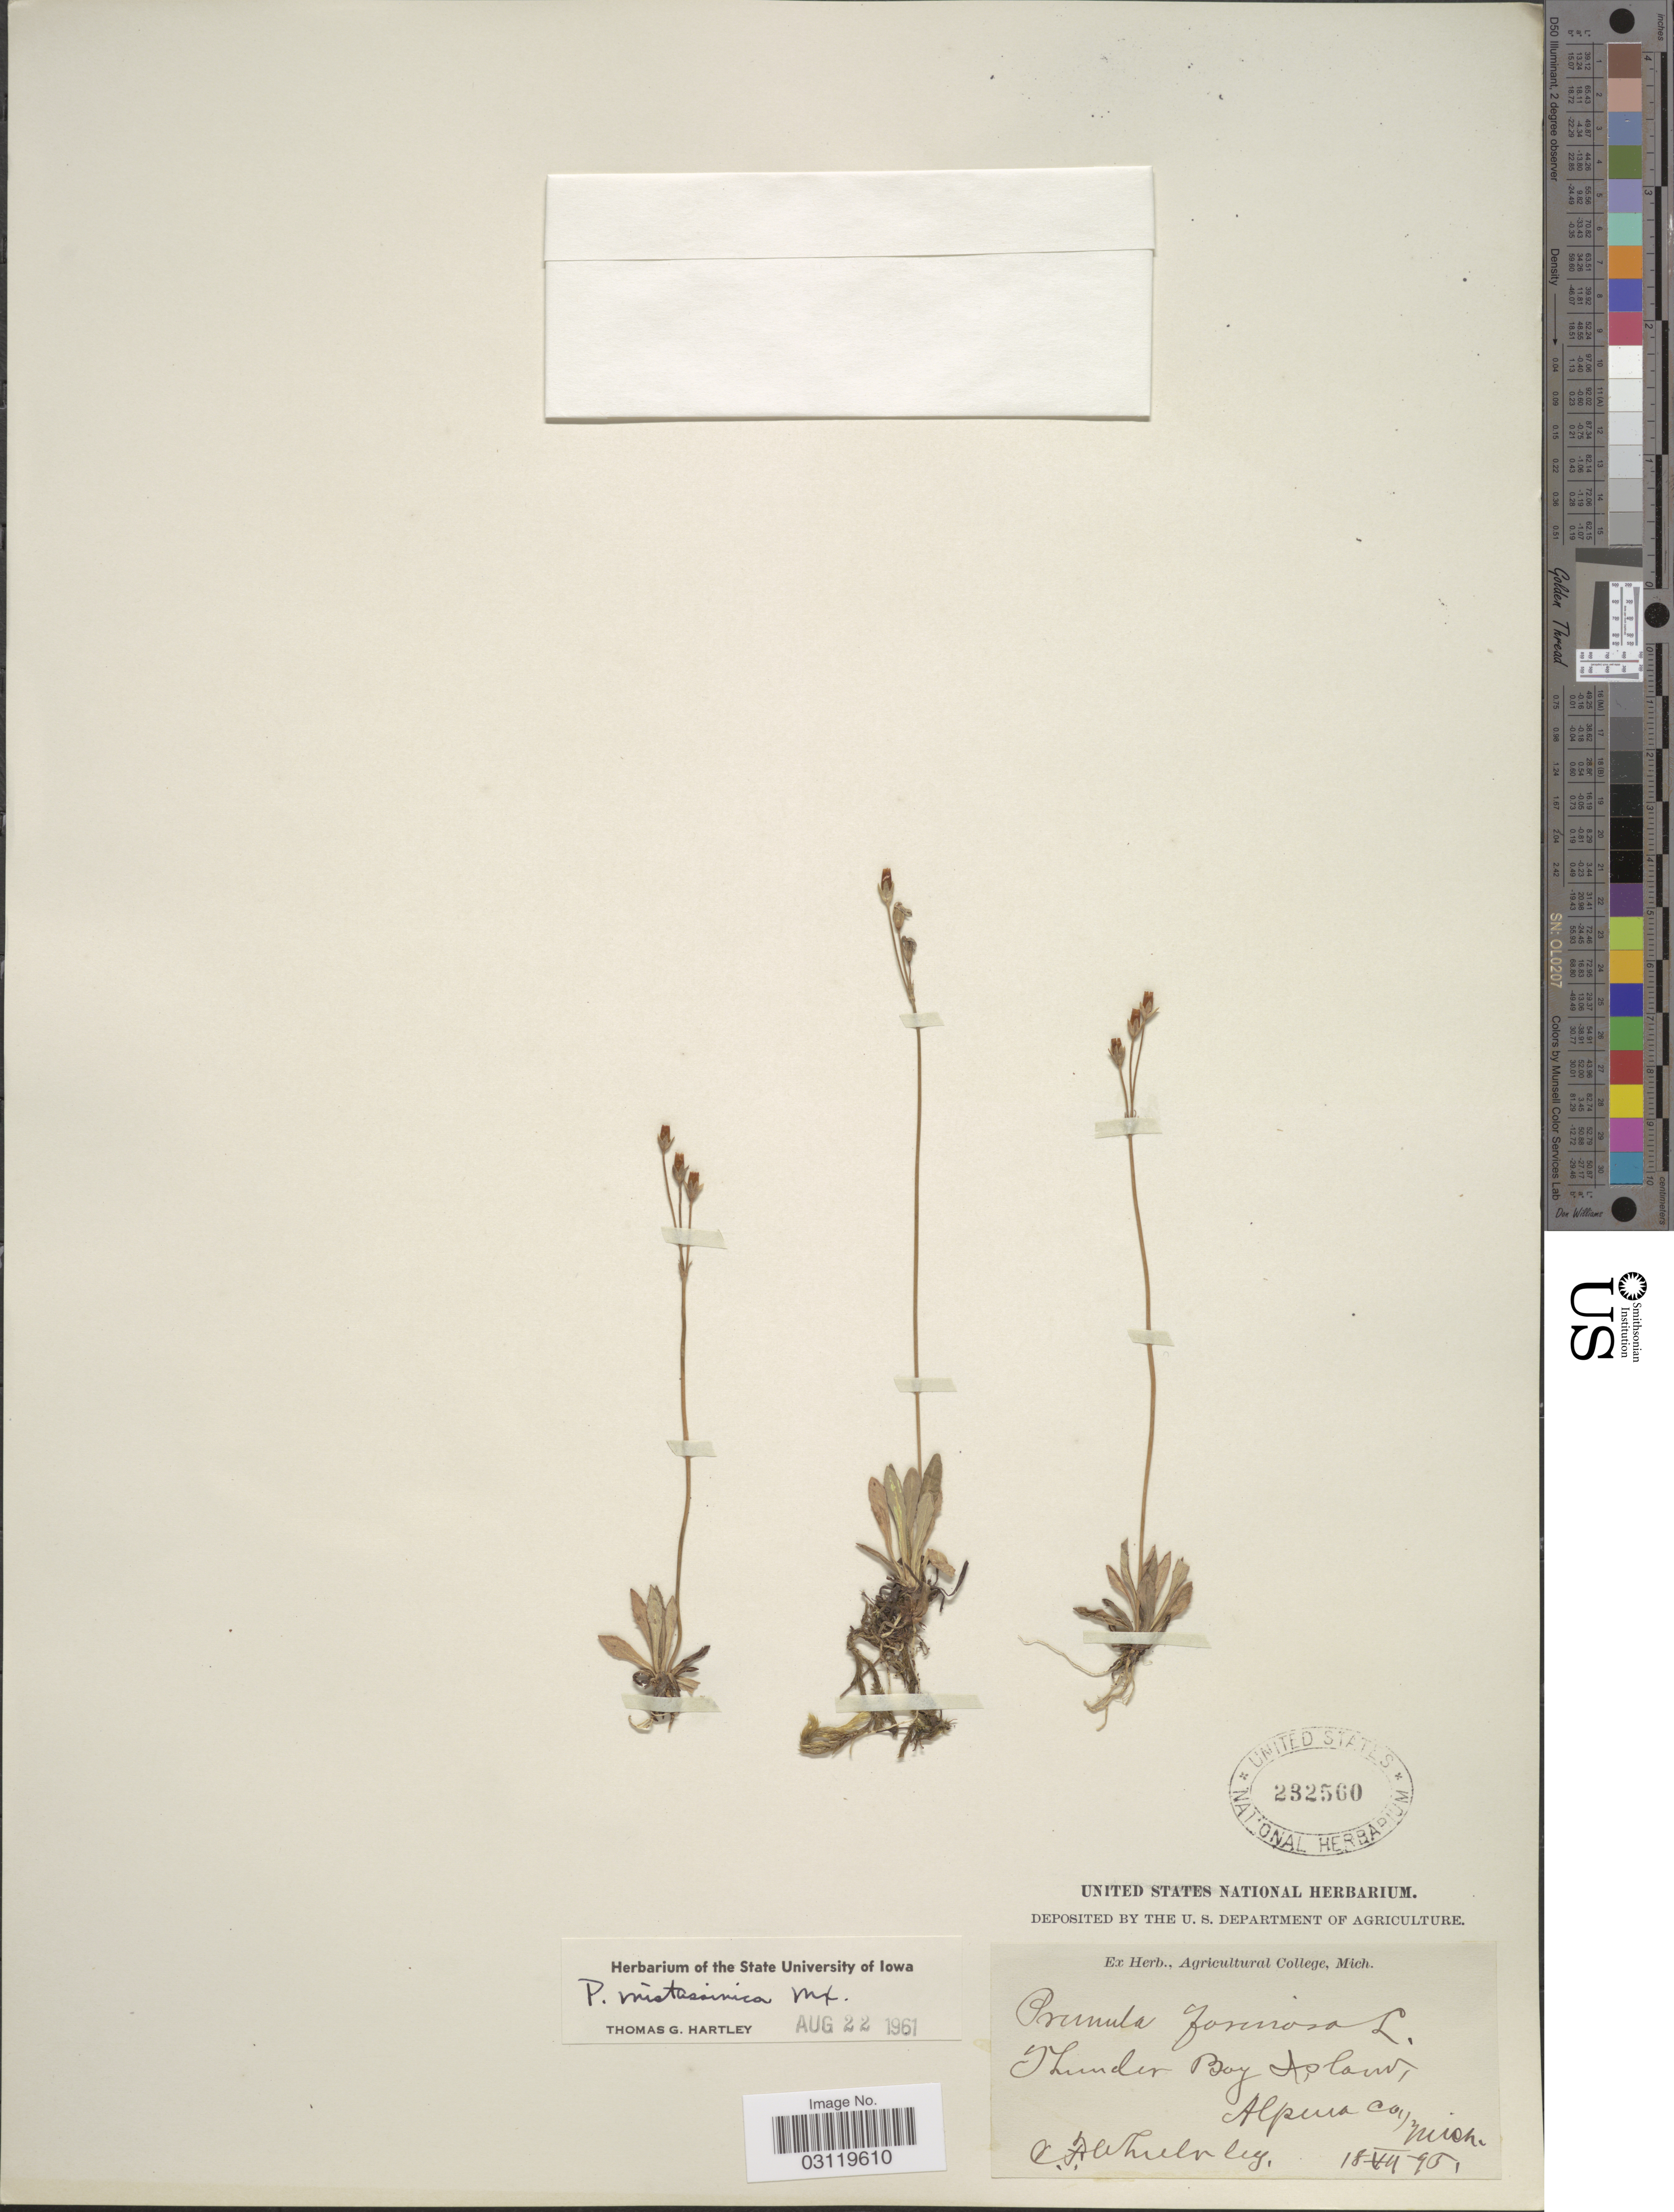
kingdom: Plantae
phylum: Tracheophyta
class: Magnoliopsida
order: Ericales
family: Primulaceae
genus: Primula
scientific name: Primula mistassinica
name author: Michx.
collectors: C. Wheeler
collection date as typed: Transcribed d/m/y: 18/7/95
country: United States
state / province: Michigan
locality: Thunder Bay Island, Alpena Co.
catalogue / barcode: US 232560